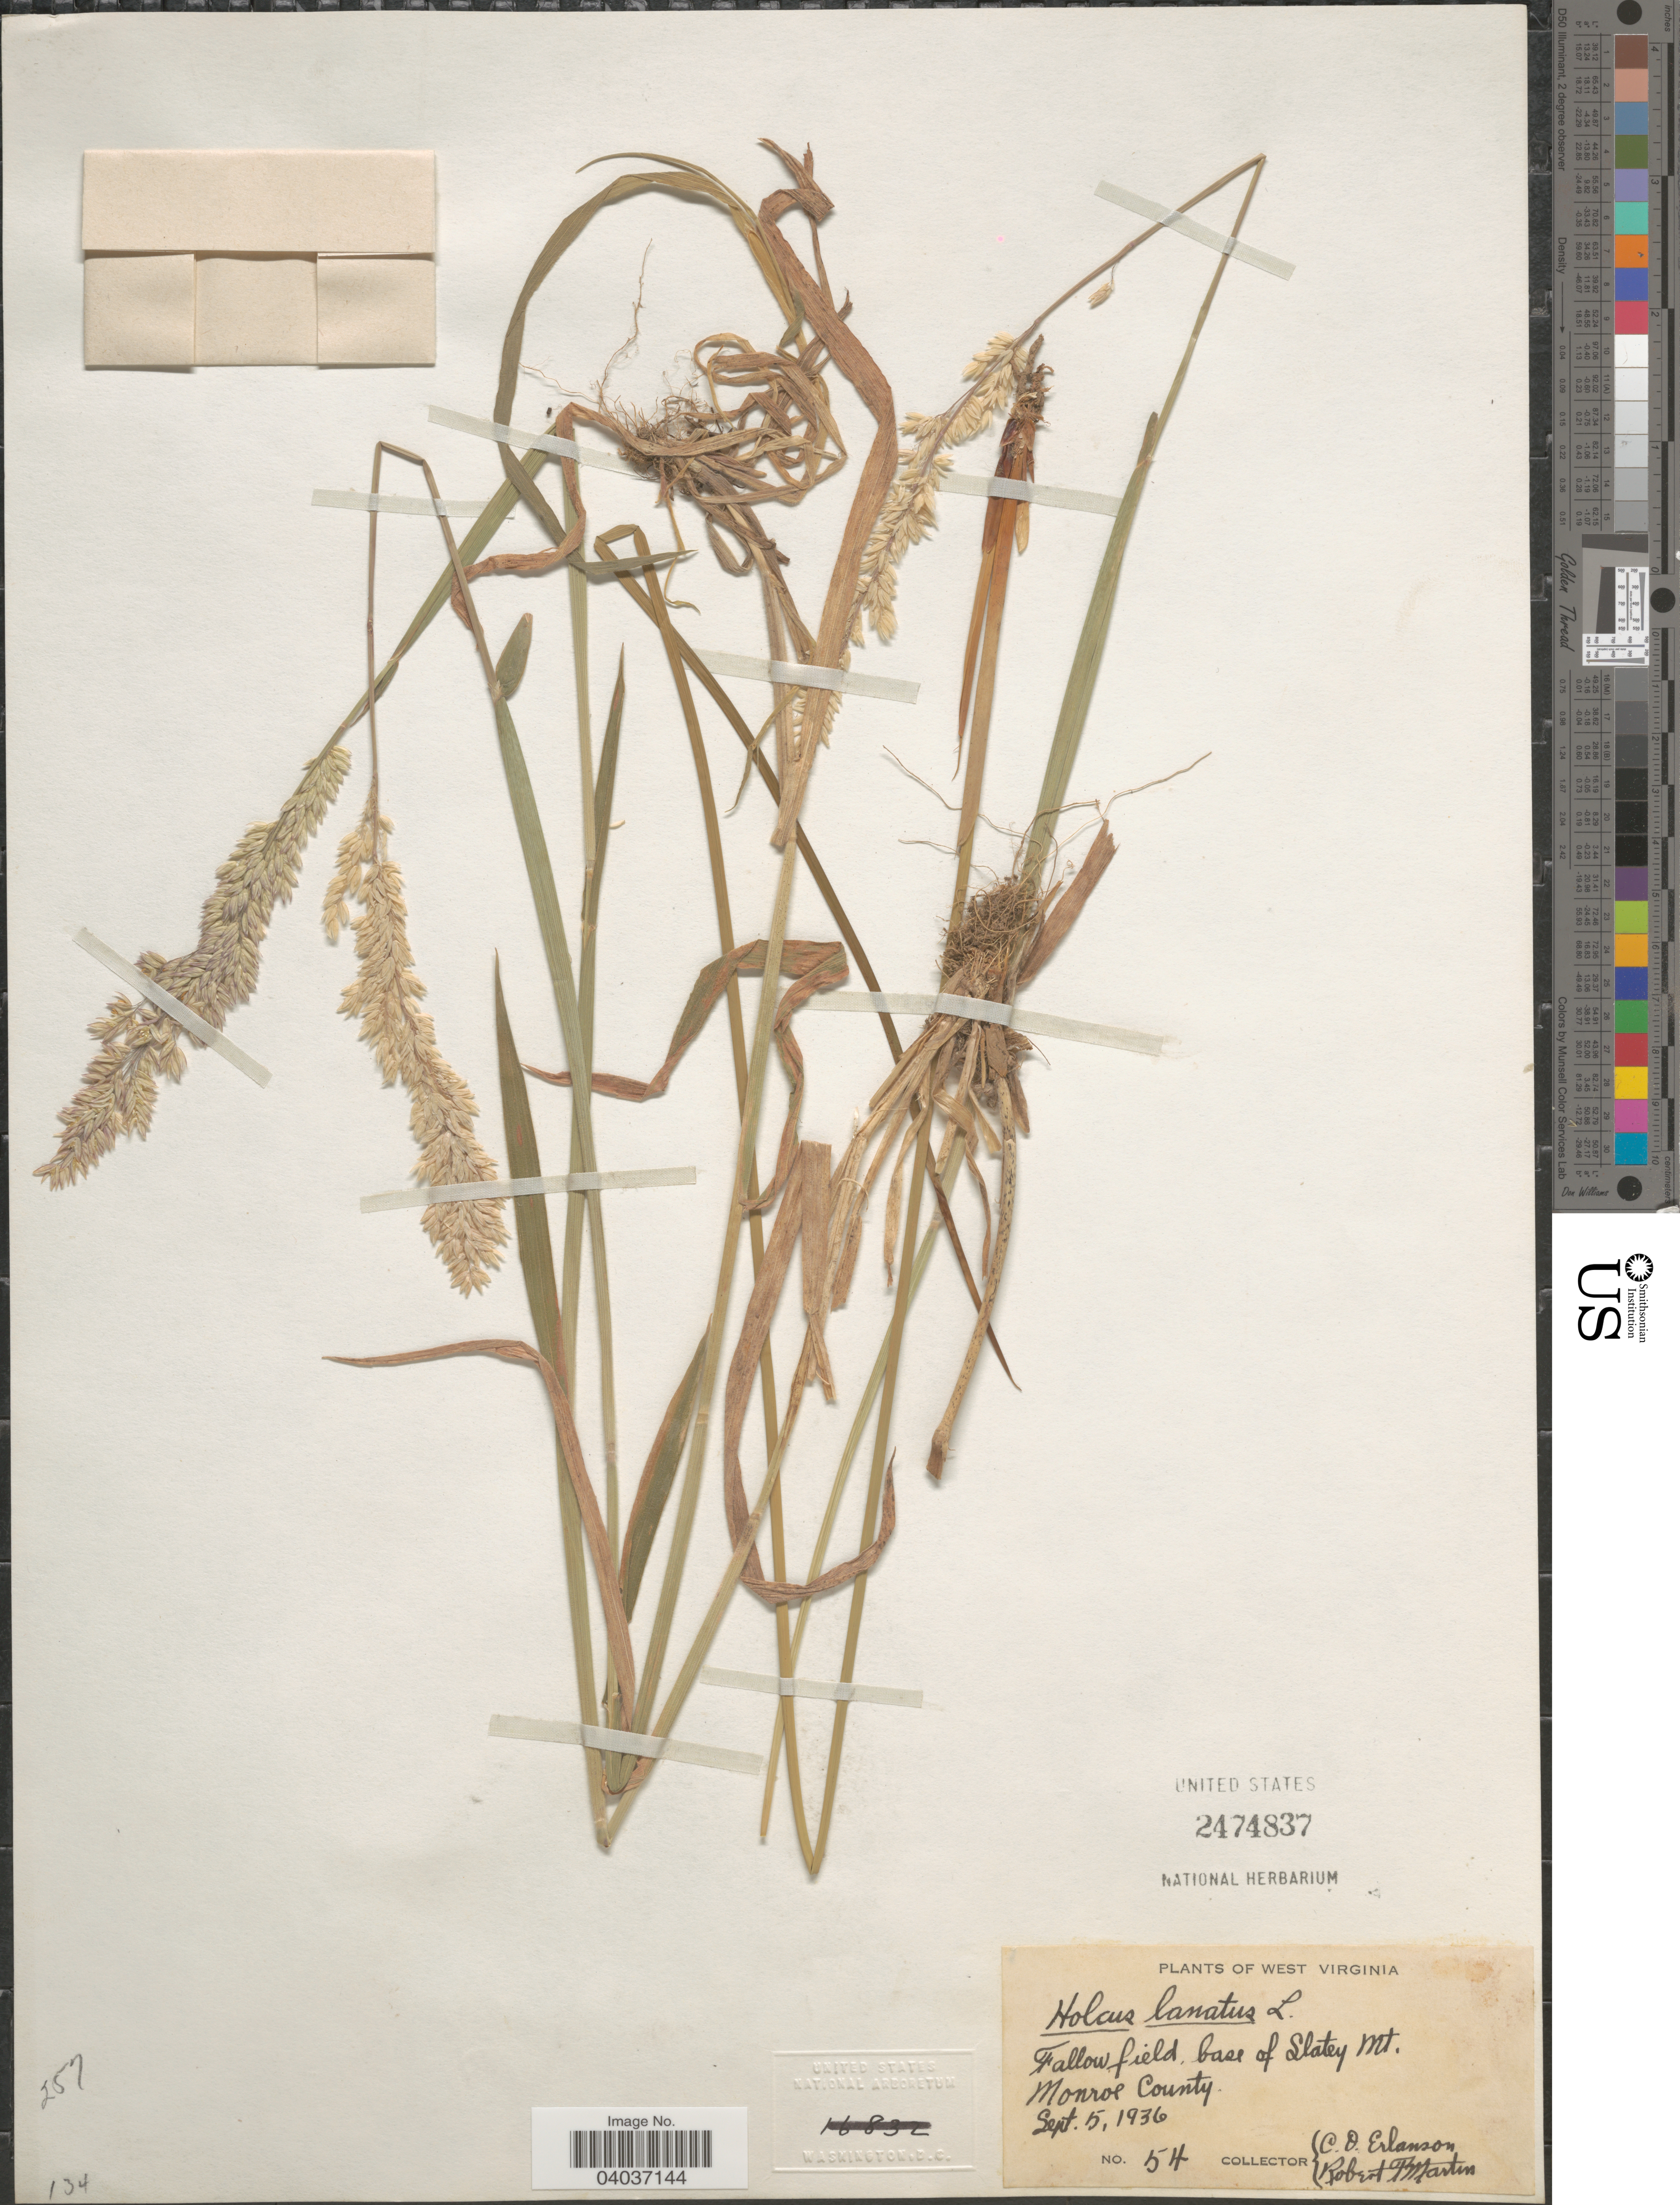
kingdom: Plantae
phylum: Tracheophyta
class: Liliopsida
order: Poales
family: Poaceae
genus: Holcus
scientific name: Holcus lanatus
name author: L.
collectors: C. O. Erlanson & R. F. Martin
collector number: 54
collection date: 1936-09-05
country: United States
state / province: West Virginia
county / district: Monroe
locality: Fallow field, base of Slatey Mt. Monroe County.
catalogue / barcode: US 2474837